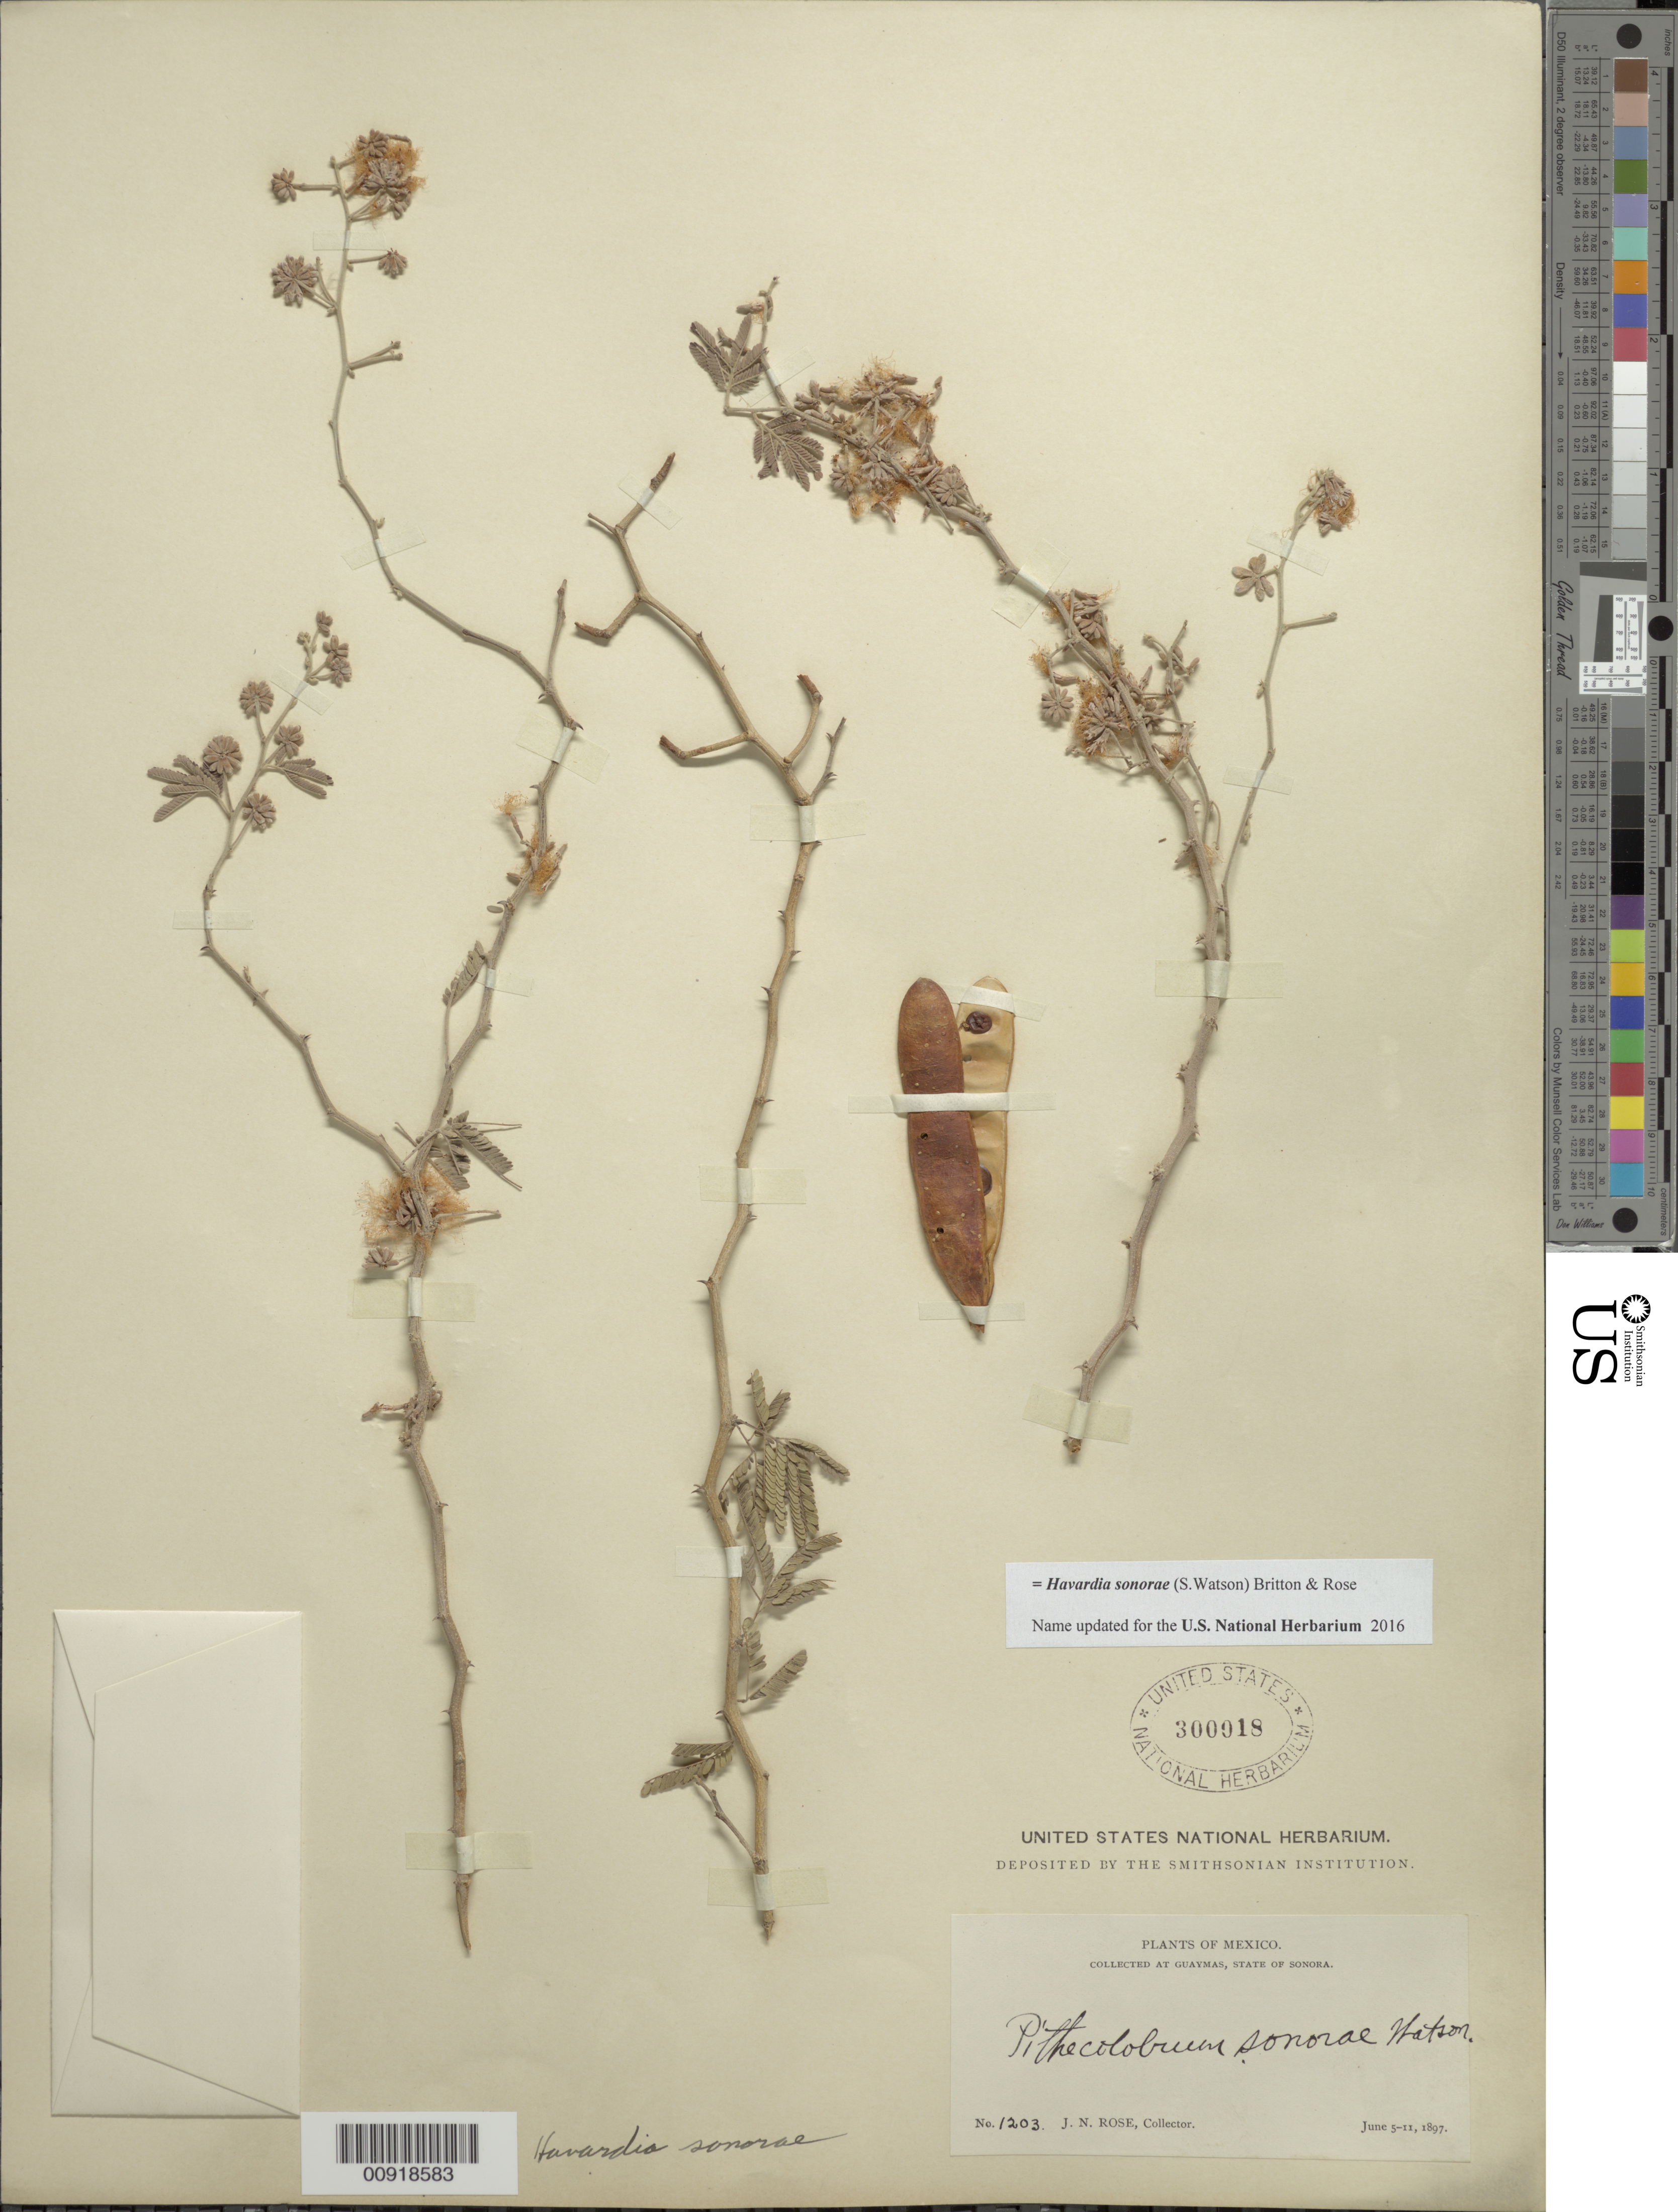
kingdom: Plantae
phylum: Tracheophyta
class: Magnoliopsida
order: Fabales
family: Fabaceae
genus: Havardia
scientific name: Havardia sonorae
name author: (S. Watson) Britton & Rose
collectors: J. N. Rose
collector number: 1203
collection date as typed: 05 Jun 1897 to 11 Jun 1897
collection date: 1897-06-05/1897-06-11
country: Mexico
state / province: Sonora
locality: Guaymas, State of Sonora.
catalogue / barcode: US 300018